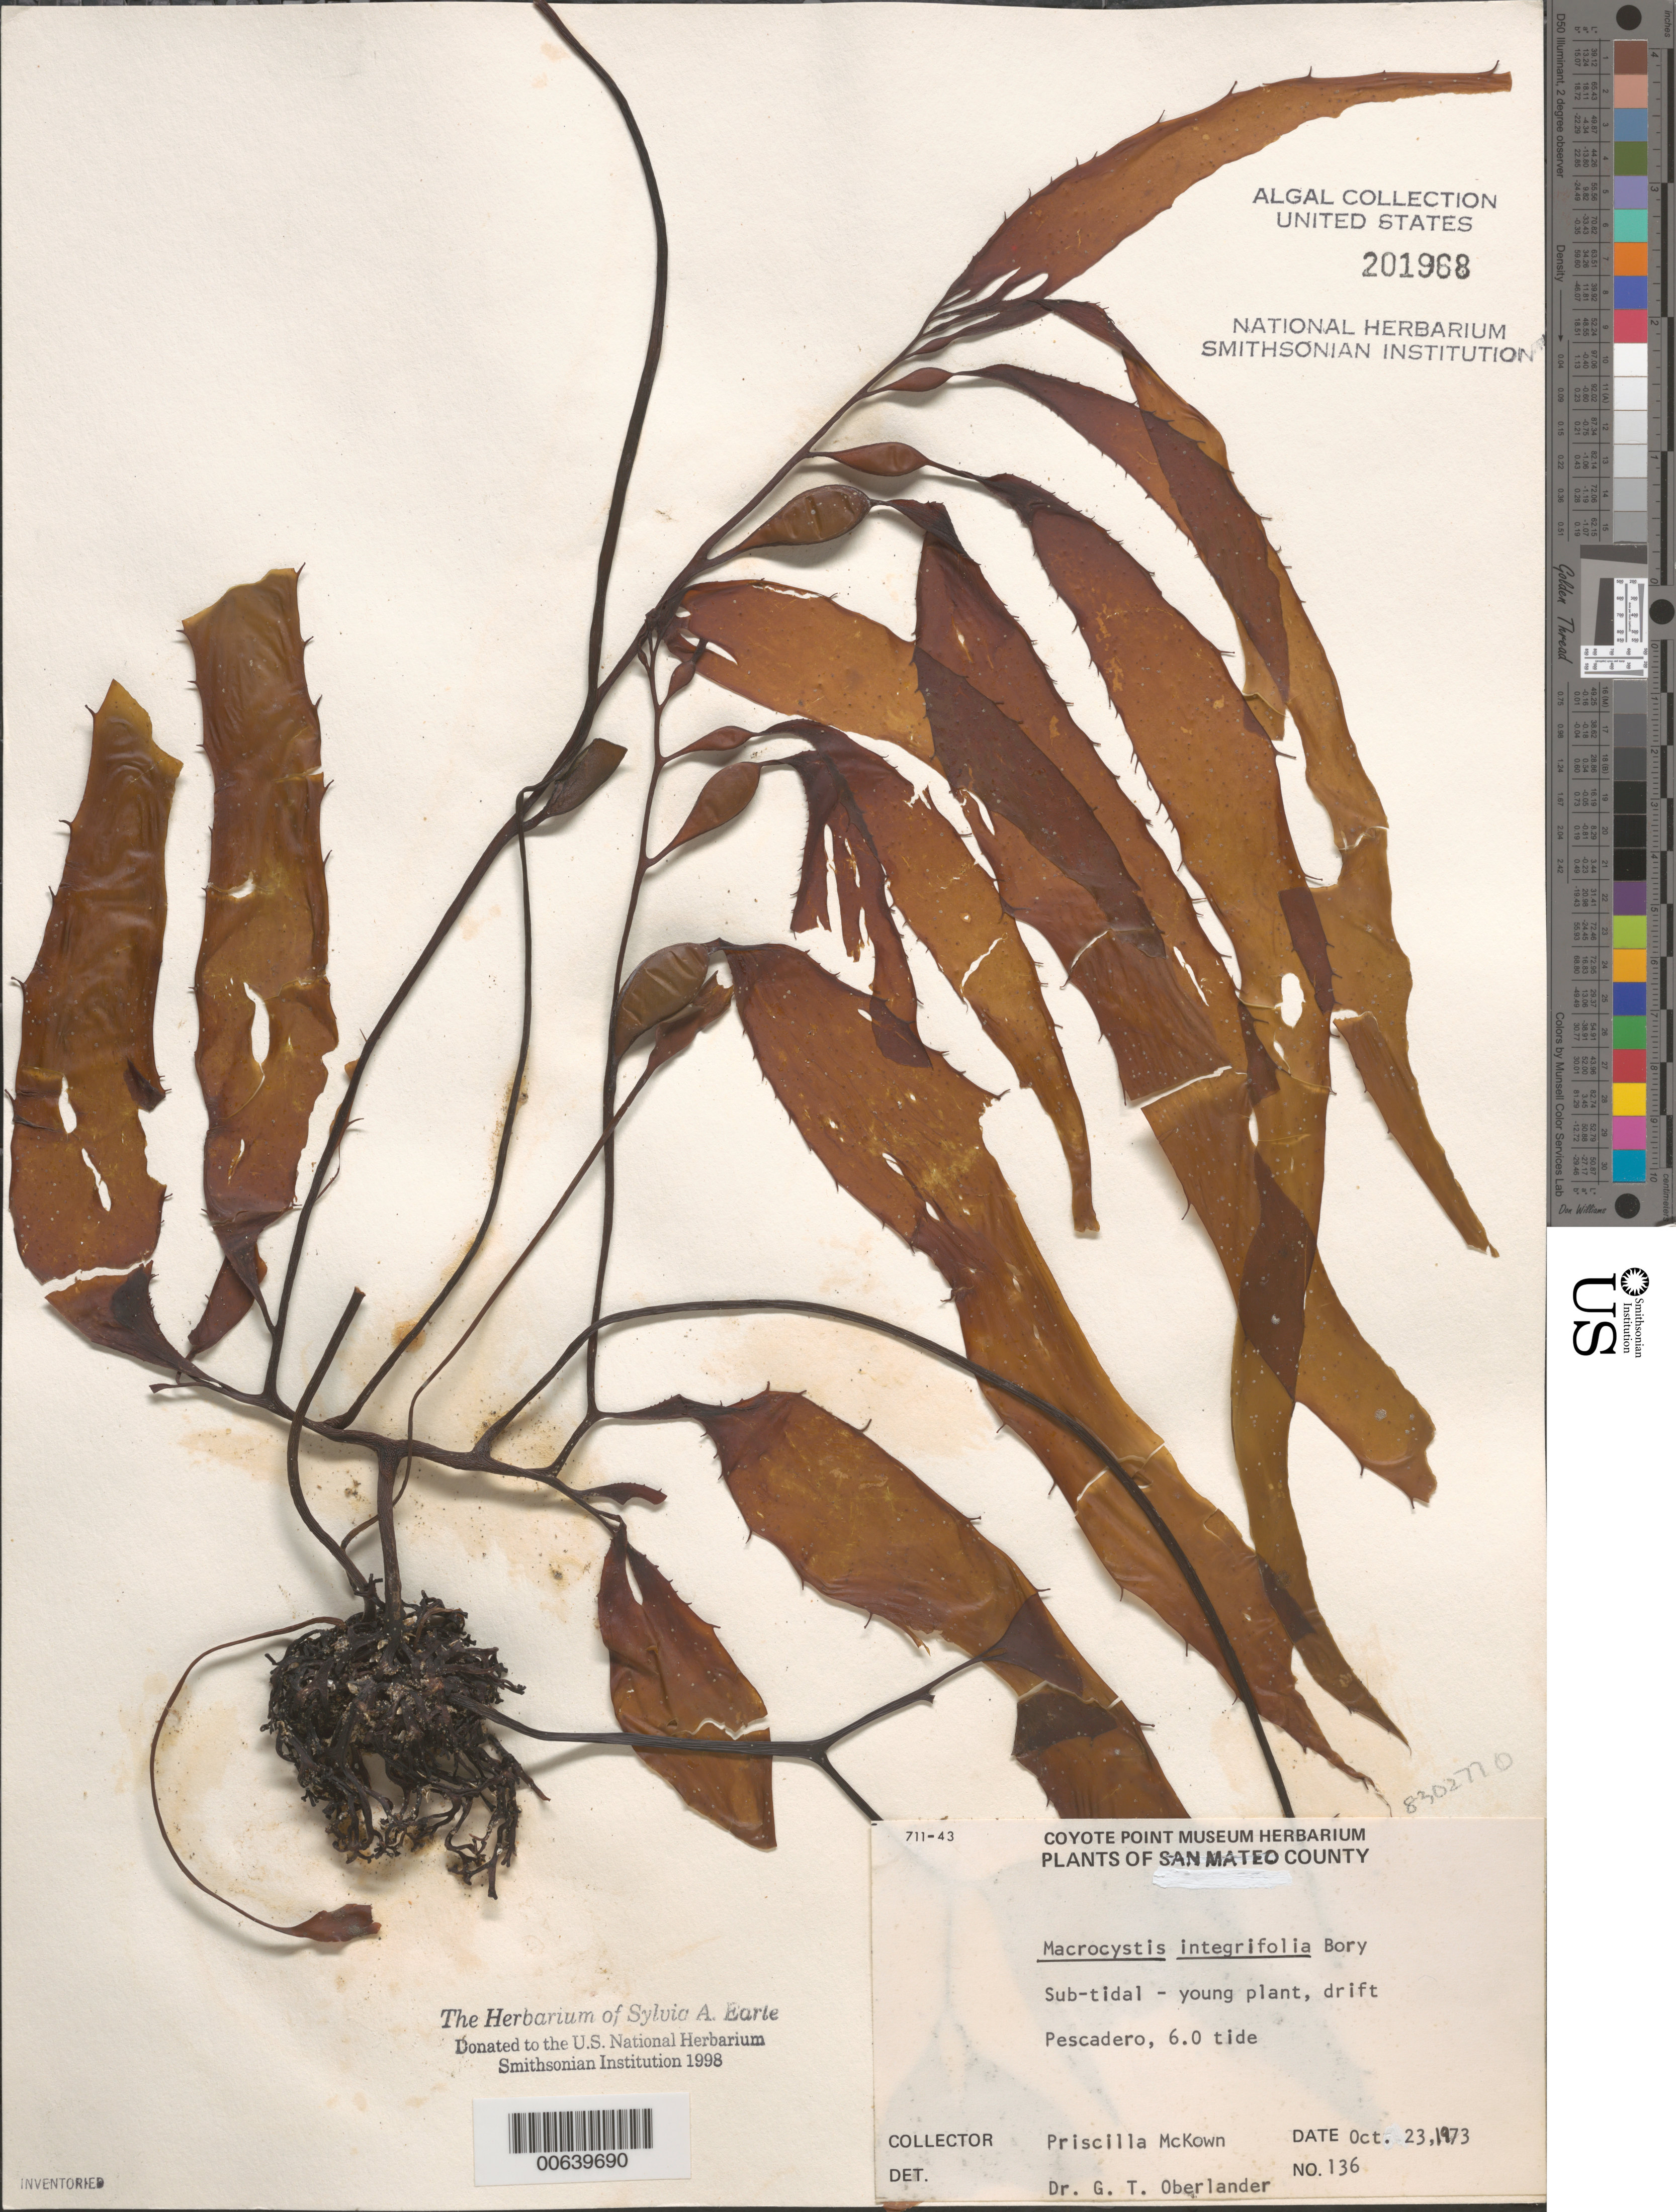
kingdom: Chromista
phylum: Ochrophyta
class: Phaeophyceae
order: Laminariales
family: Laminariaceae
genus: Macrocystis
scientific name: Macrocystis pyrifera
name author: (L.) C. Agardh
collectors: P. McKown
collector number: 136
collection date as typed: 23 Oct 1973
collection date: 1973-10-23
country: United States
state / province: California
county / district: San Mateo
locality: Pescadero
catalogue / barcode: US 201968